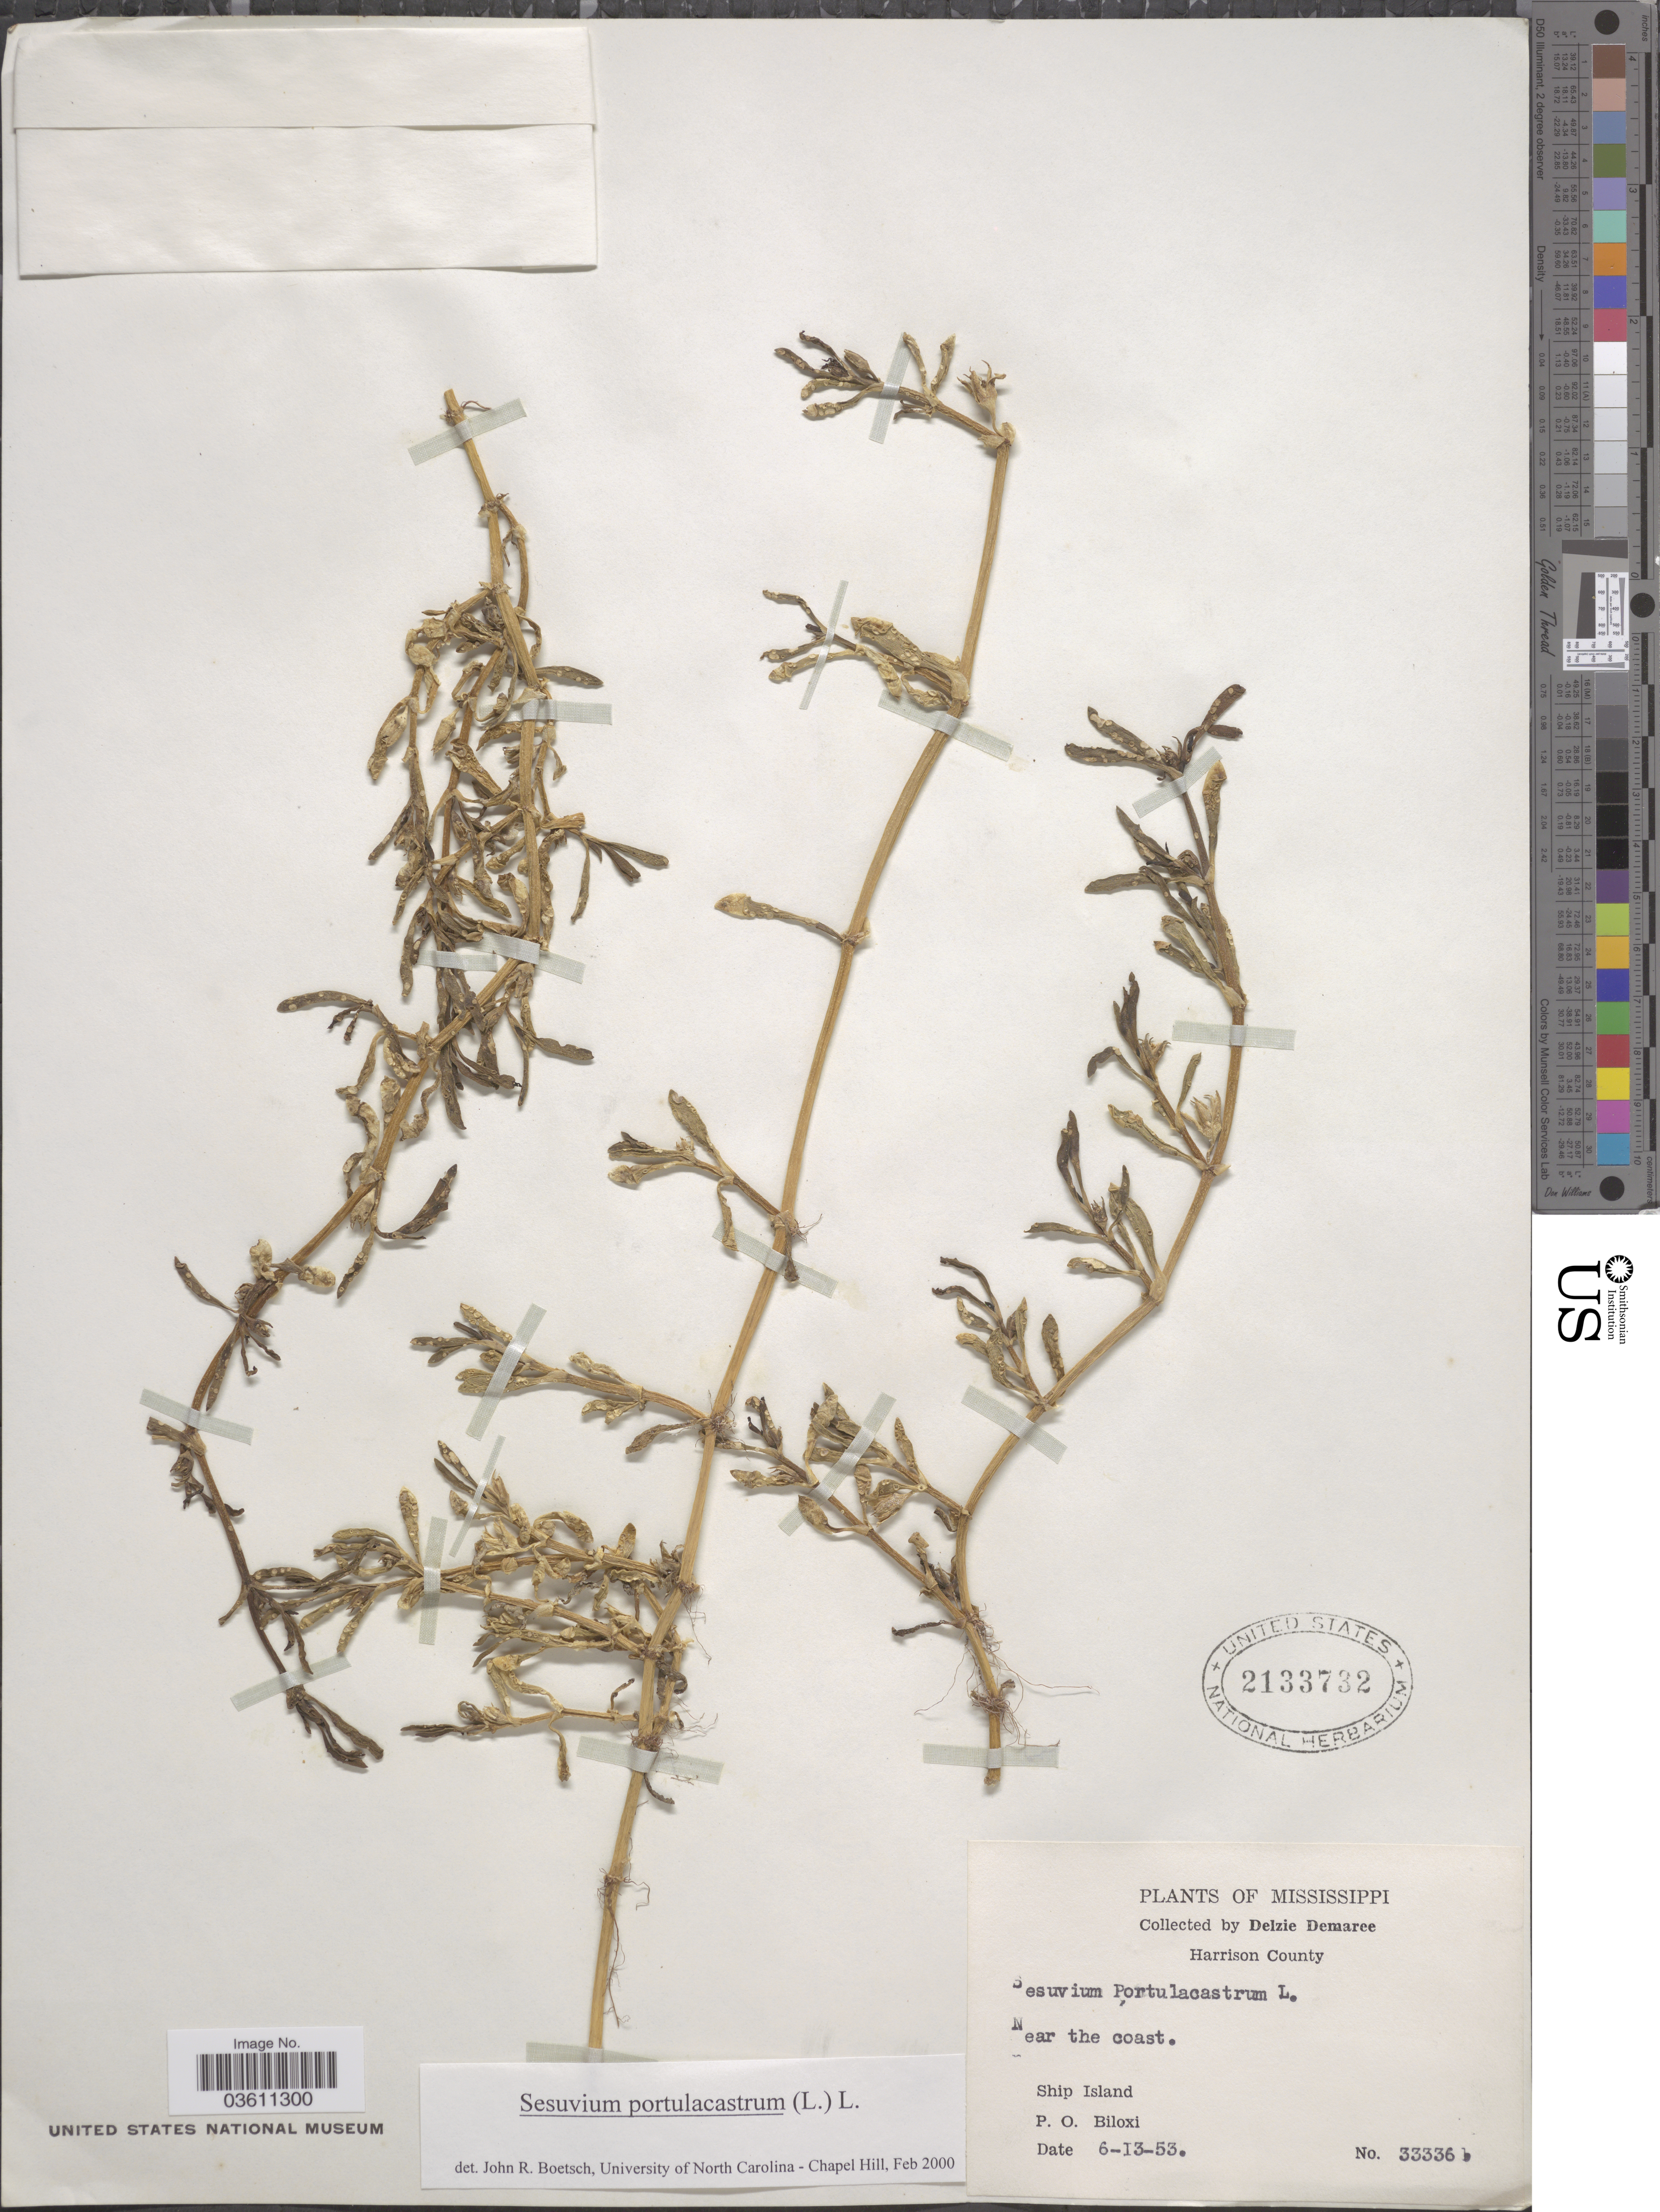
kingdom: Plantae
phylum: Tracheophyta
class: Magnoliopsida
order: Caryophyllales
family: Aizoaceae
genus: Sesuvium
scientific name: Sesuvium portulacastrum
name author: (L.) L.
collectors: D. Demaree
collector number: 33336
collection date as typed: Transcribed d/m/y: 13/6/53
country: United States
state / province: Mississippi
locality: Harrison County. Near the coast. Ship Island P.O. Biloxi.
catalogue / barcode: US 2133732